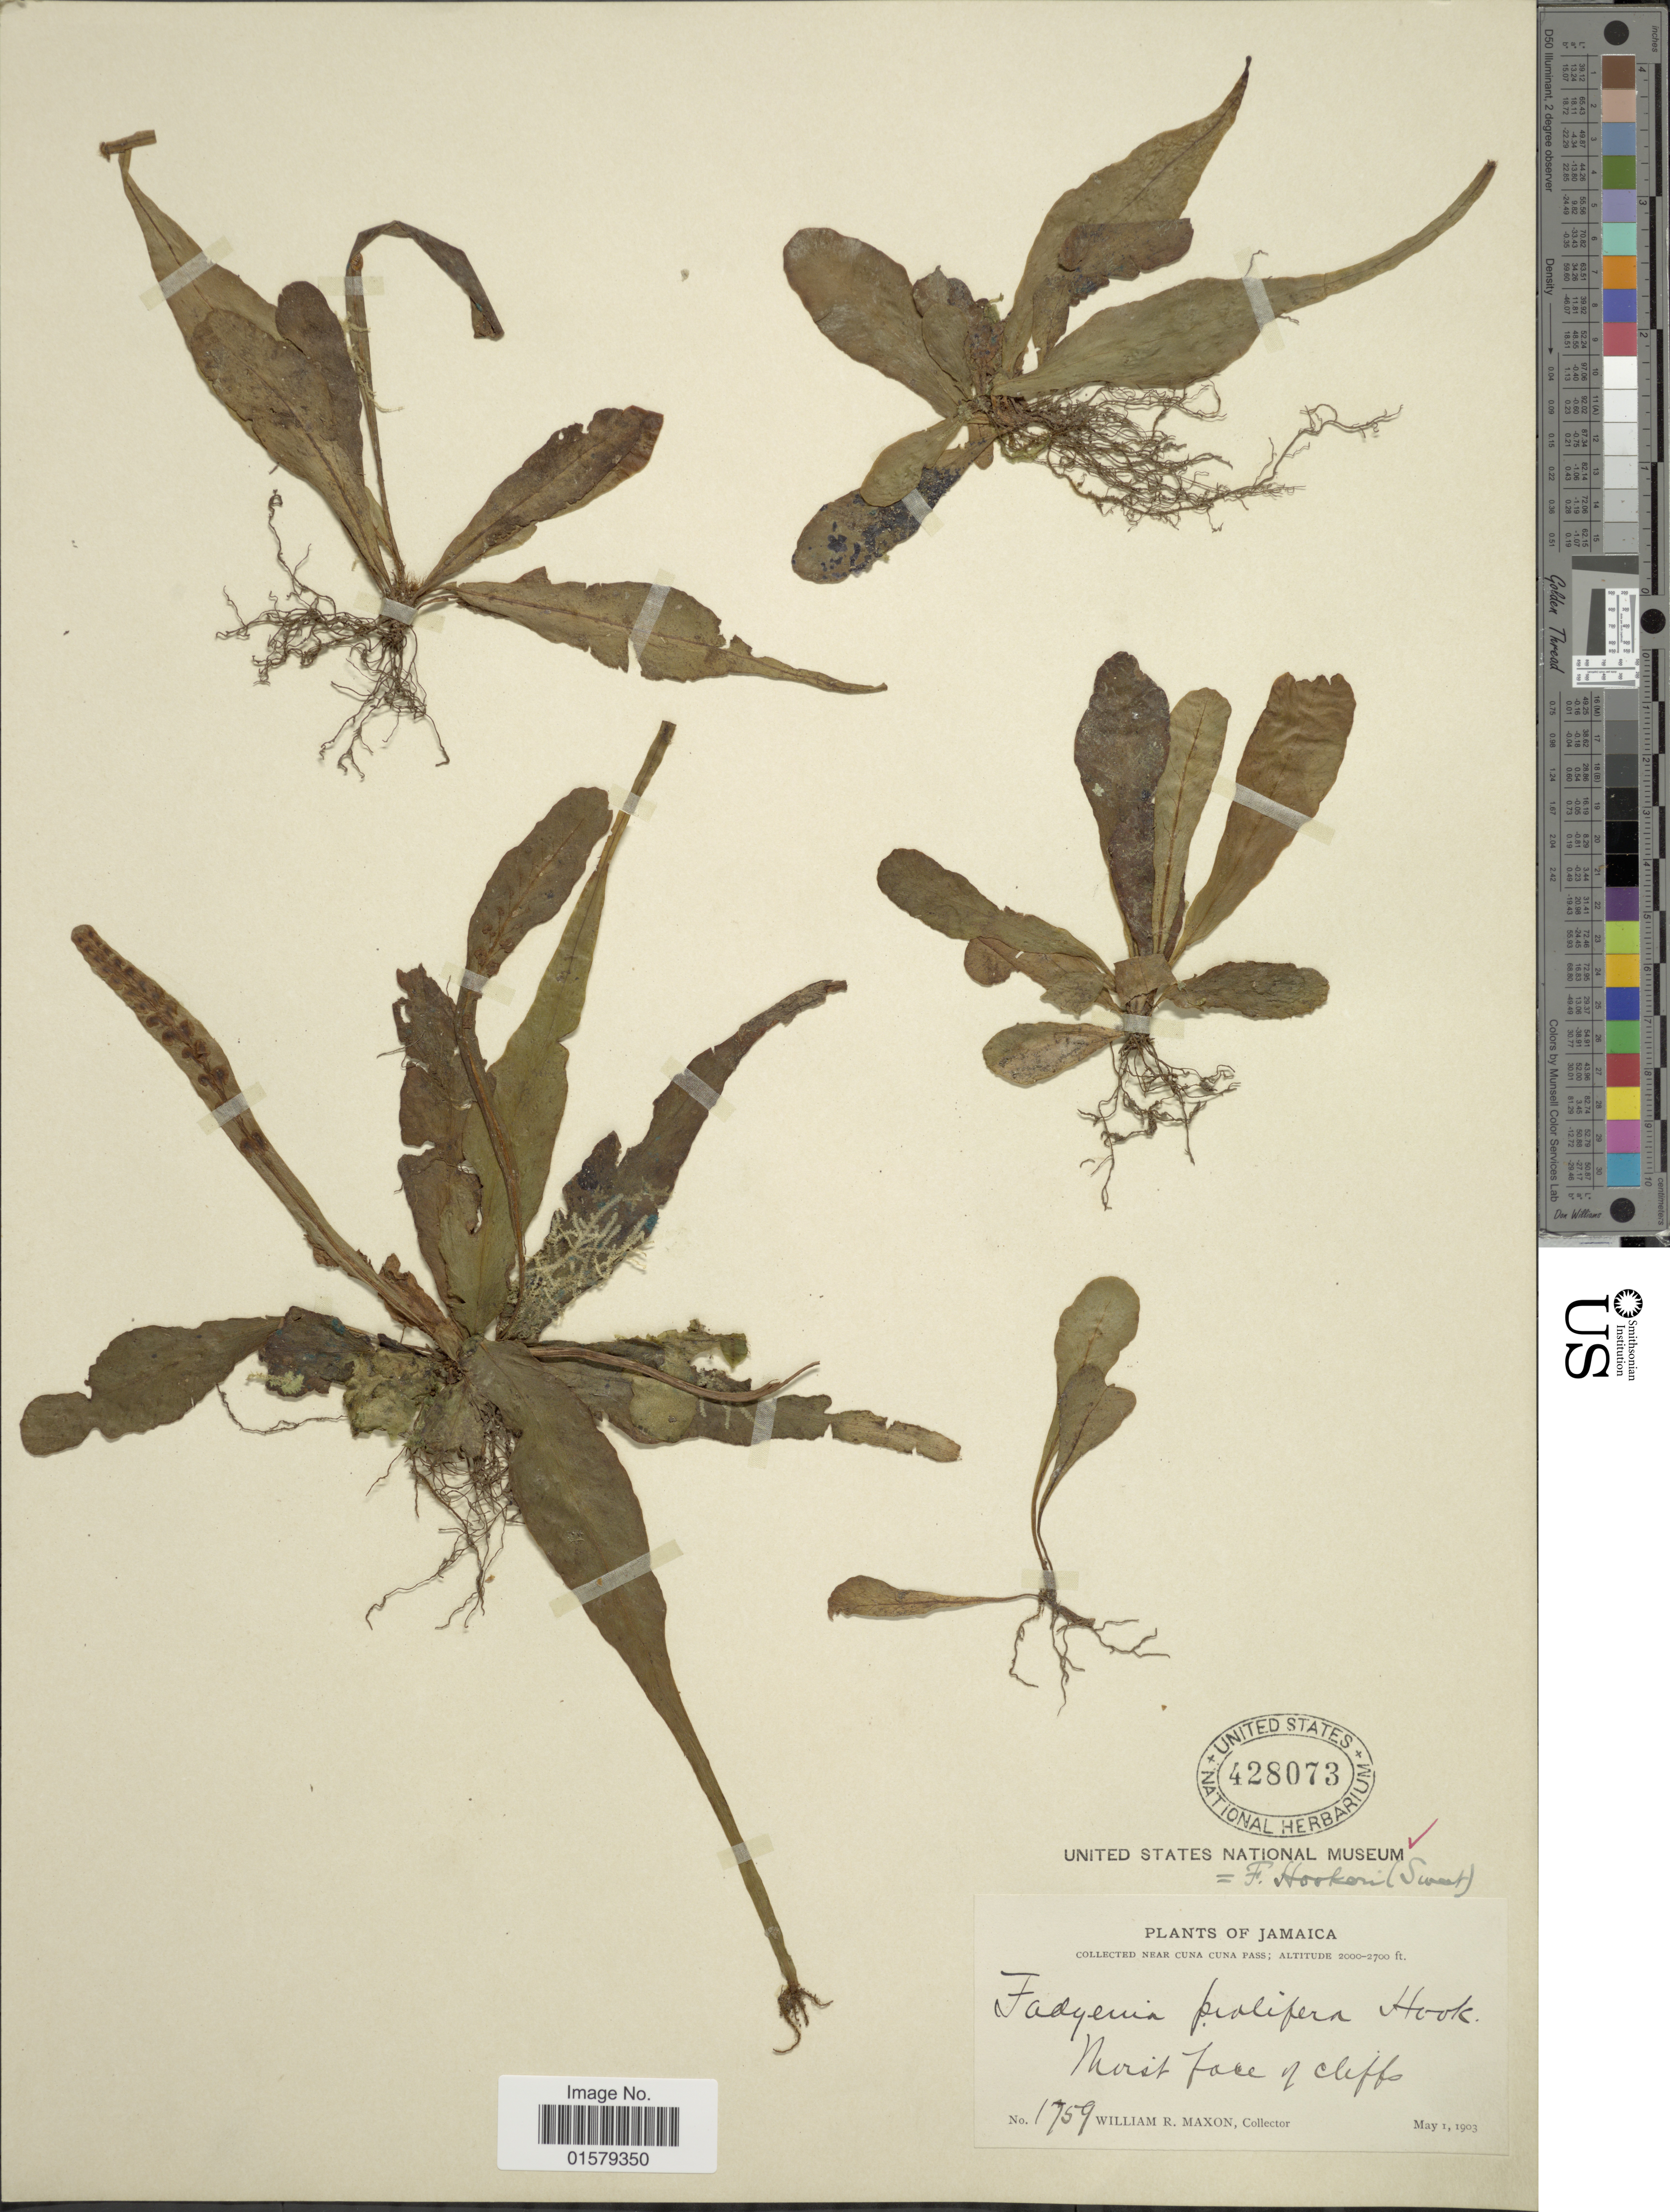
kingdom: Plantae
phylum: Tracheophyta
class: Polypodiopsida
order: Polypodiales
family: Tectariaceae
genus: Tectaria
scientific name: Tectaria hookeri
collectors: W. R. Maxon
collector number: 1759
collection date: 1903-05-01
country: Jamaica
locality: Near Cuna Cuna Pass, moist face of cliffs.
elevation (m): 610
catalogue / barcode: US 428073